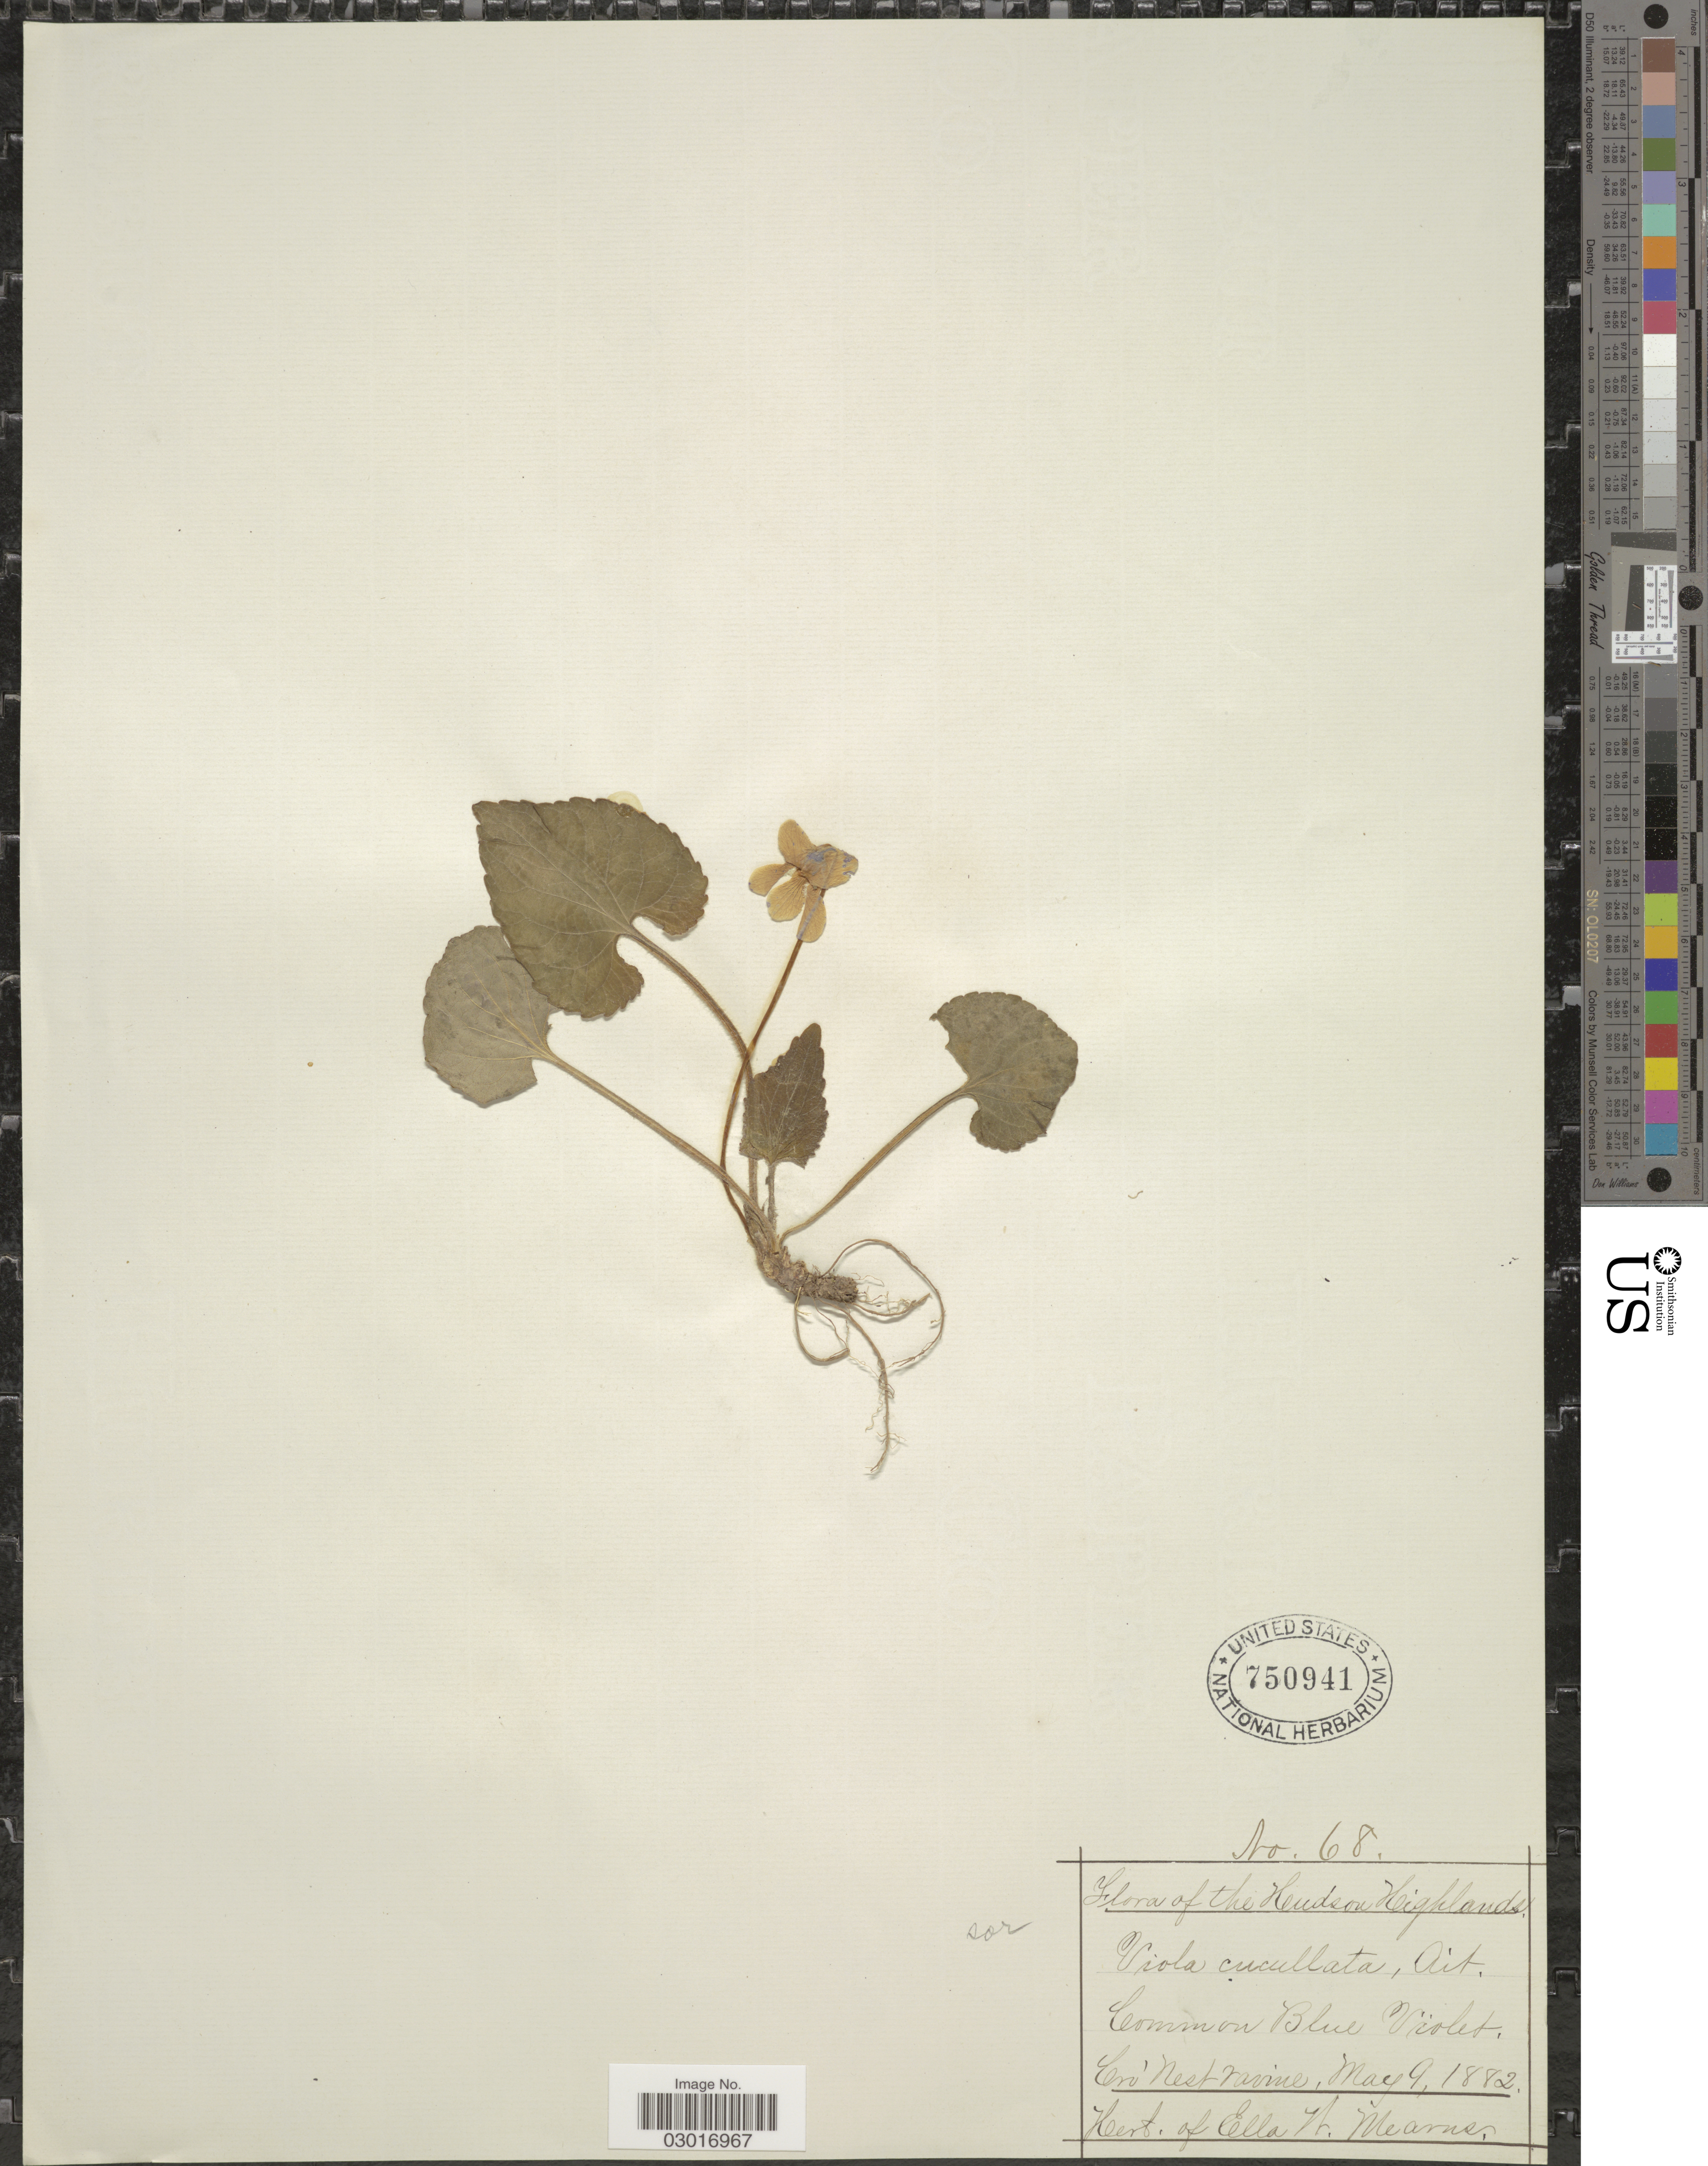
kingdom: Plantae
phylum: Tracheophyta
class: Magnoliopsida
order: Malpighiales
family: Violaceae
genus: Viola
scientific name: Viola sororia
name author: Willd.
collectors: ex herb. Ella W. Mearns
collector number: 68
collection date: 1882-05-09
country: United States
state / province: New York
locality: Hudson Highlands. On' Nest ravine.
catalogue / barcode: US 750941